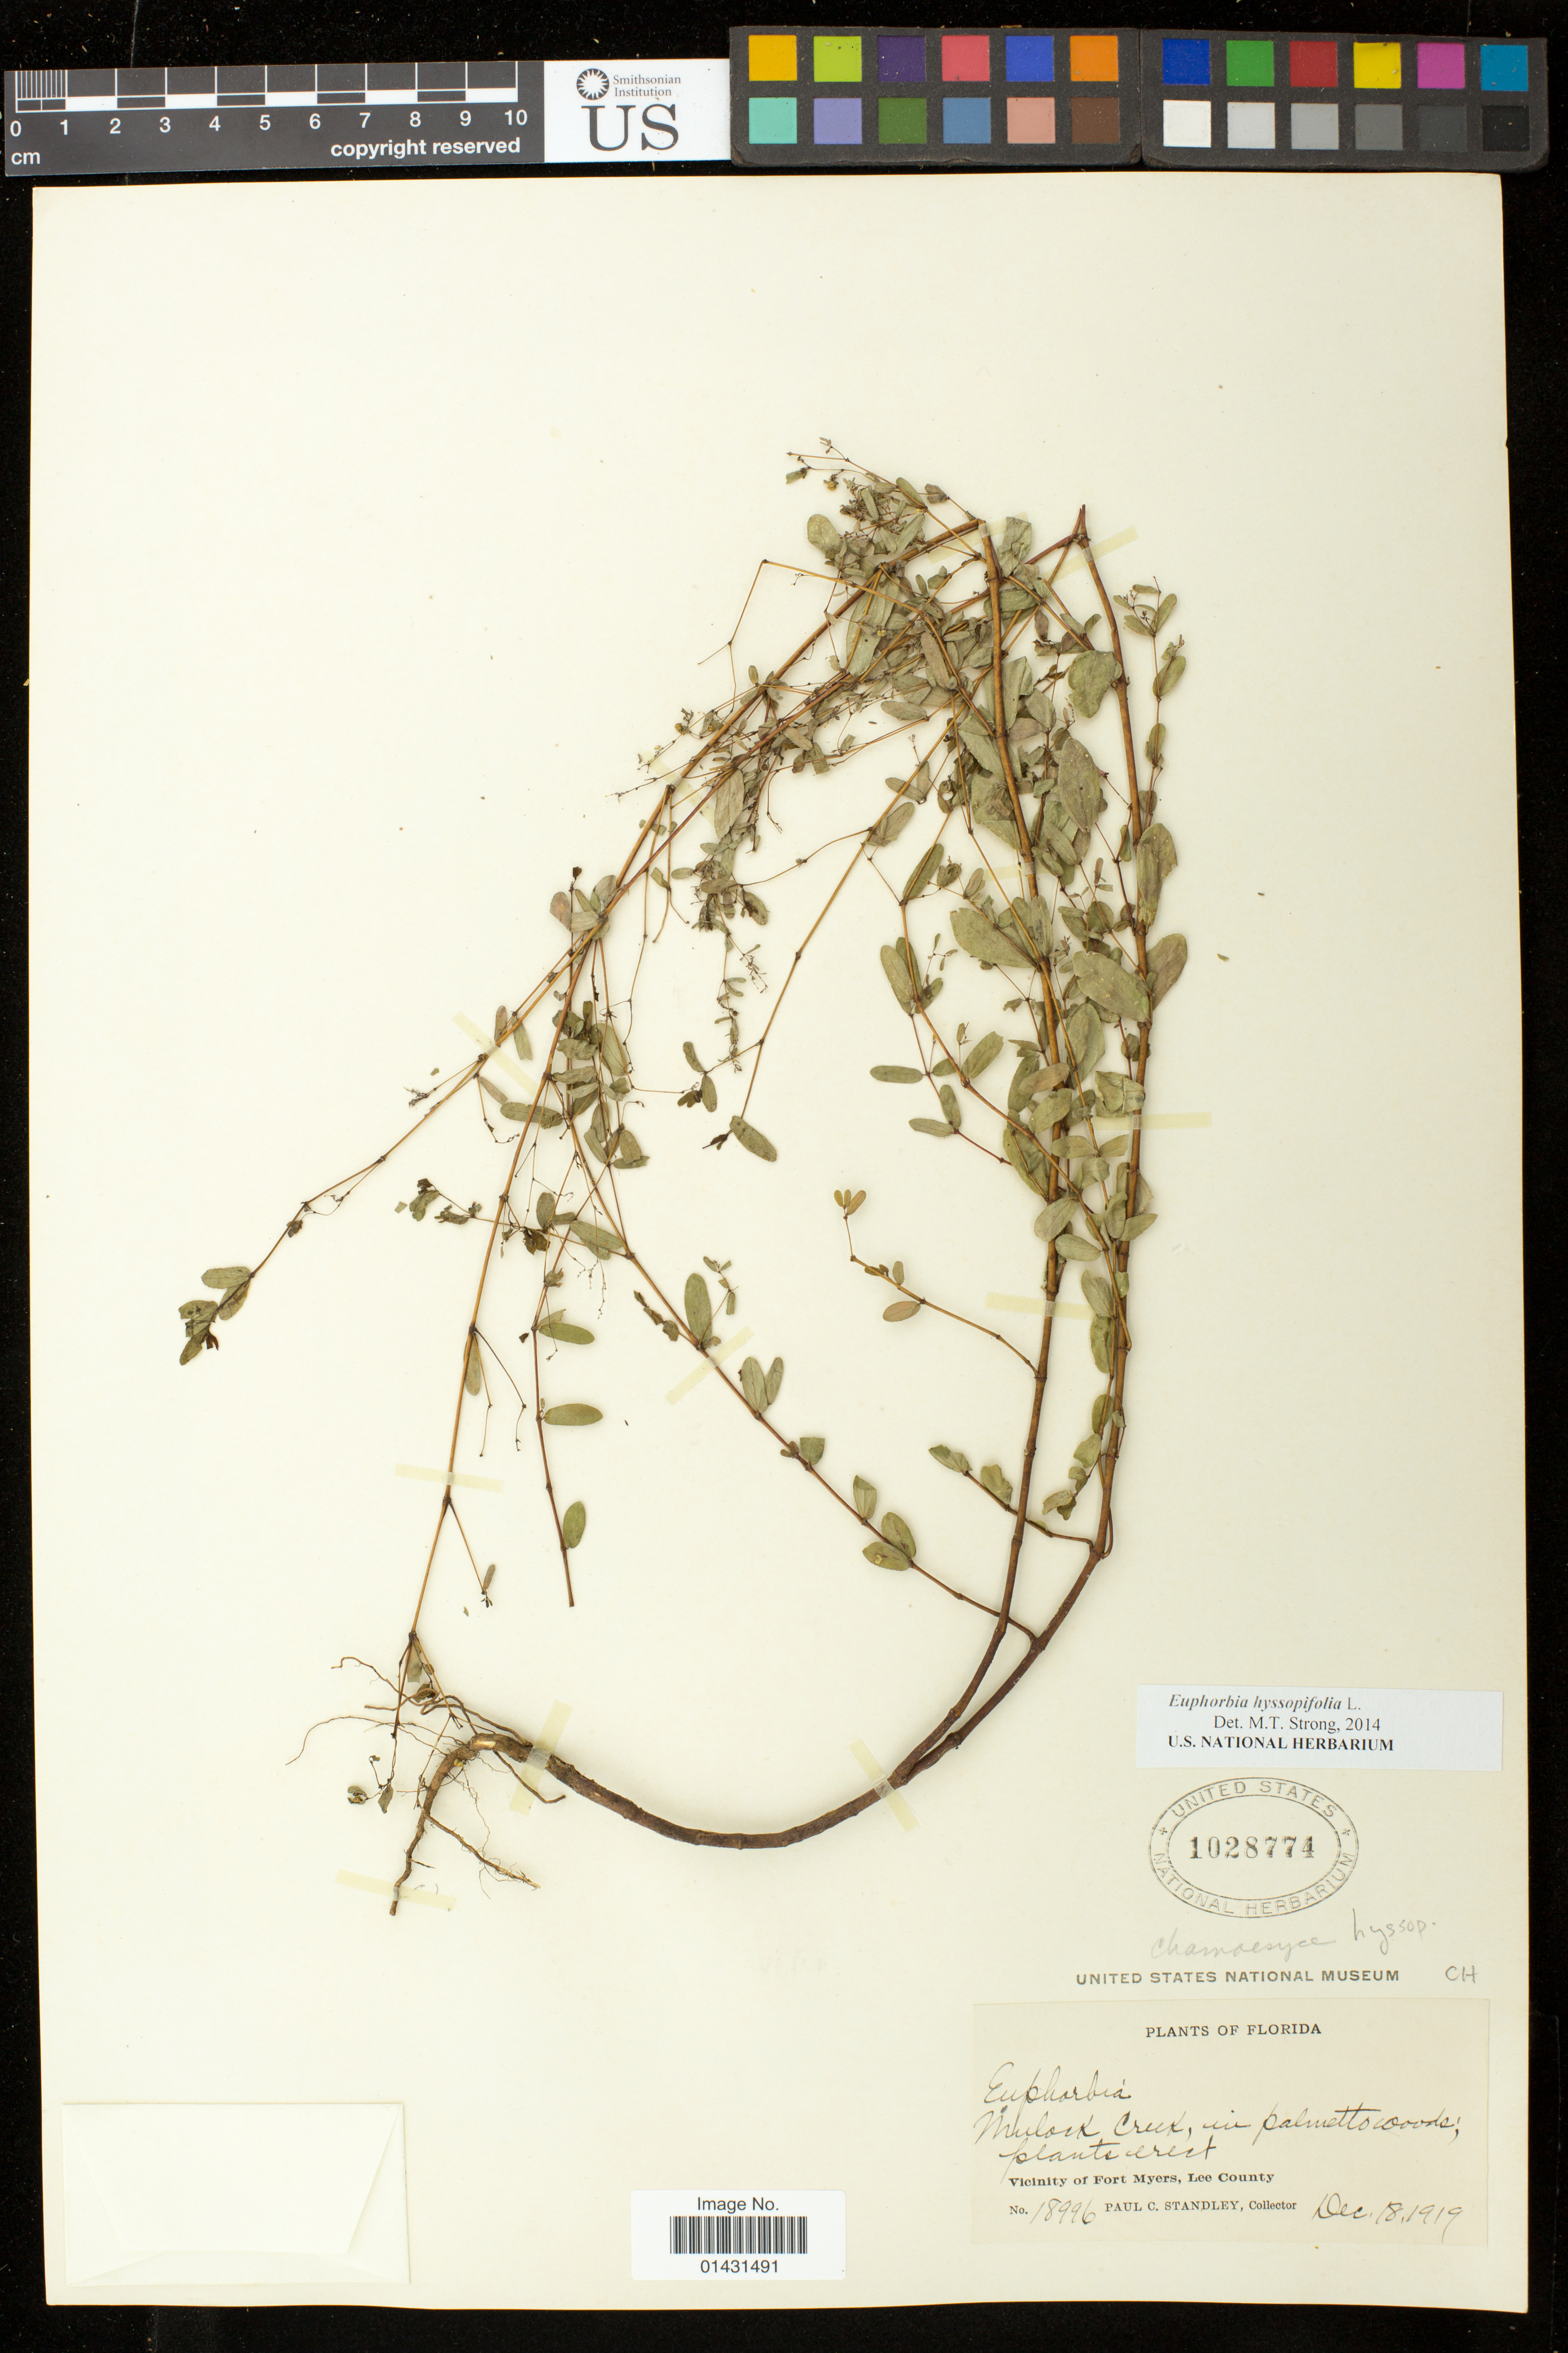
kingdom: Plantae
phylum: Tracheophyta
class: Magnoliopsida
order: Malpighiales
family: Euphorbiaceae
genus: Euphorbia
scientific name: Euphorbia hyssopifolia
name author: L.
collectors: P. C. Standley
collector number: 18996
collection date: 1919-12-18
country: United States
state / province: Florida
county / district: Lee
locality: Vicinity of Fort Myers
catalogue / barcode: US 1028774